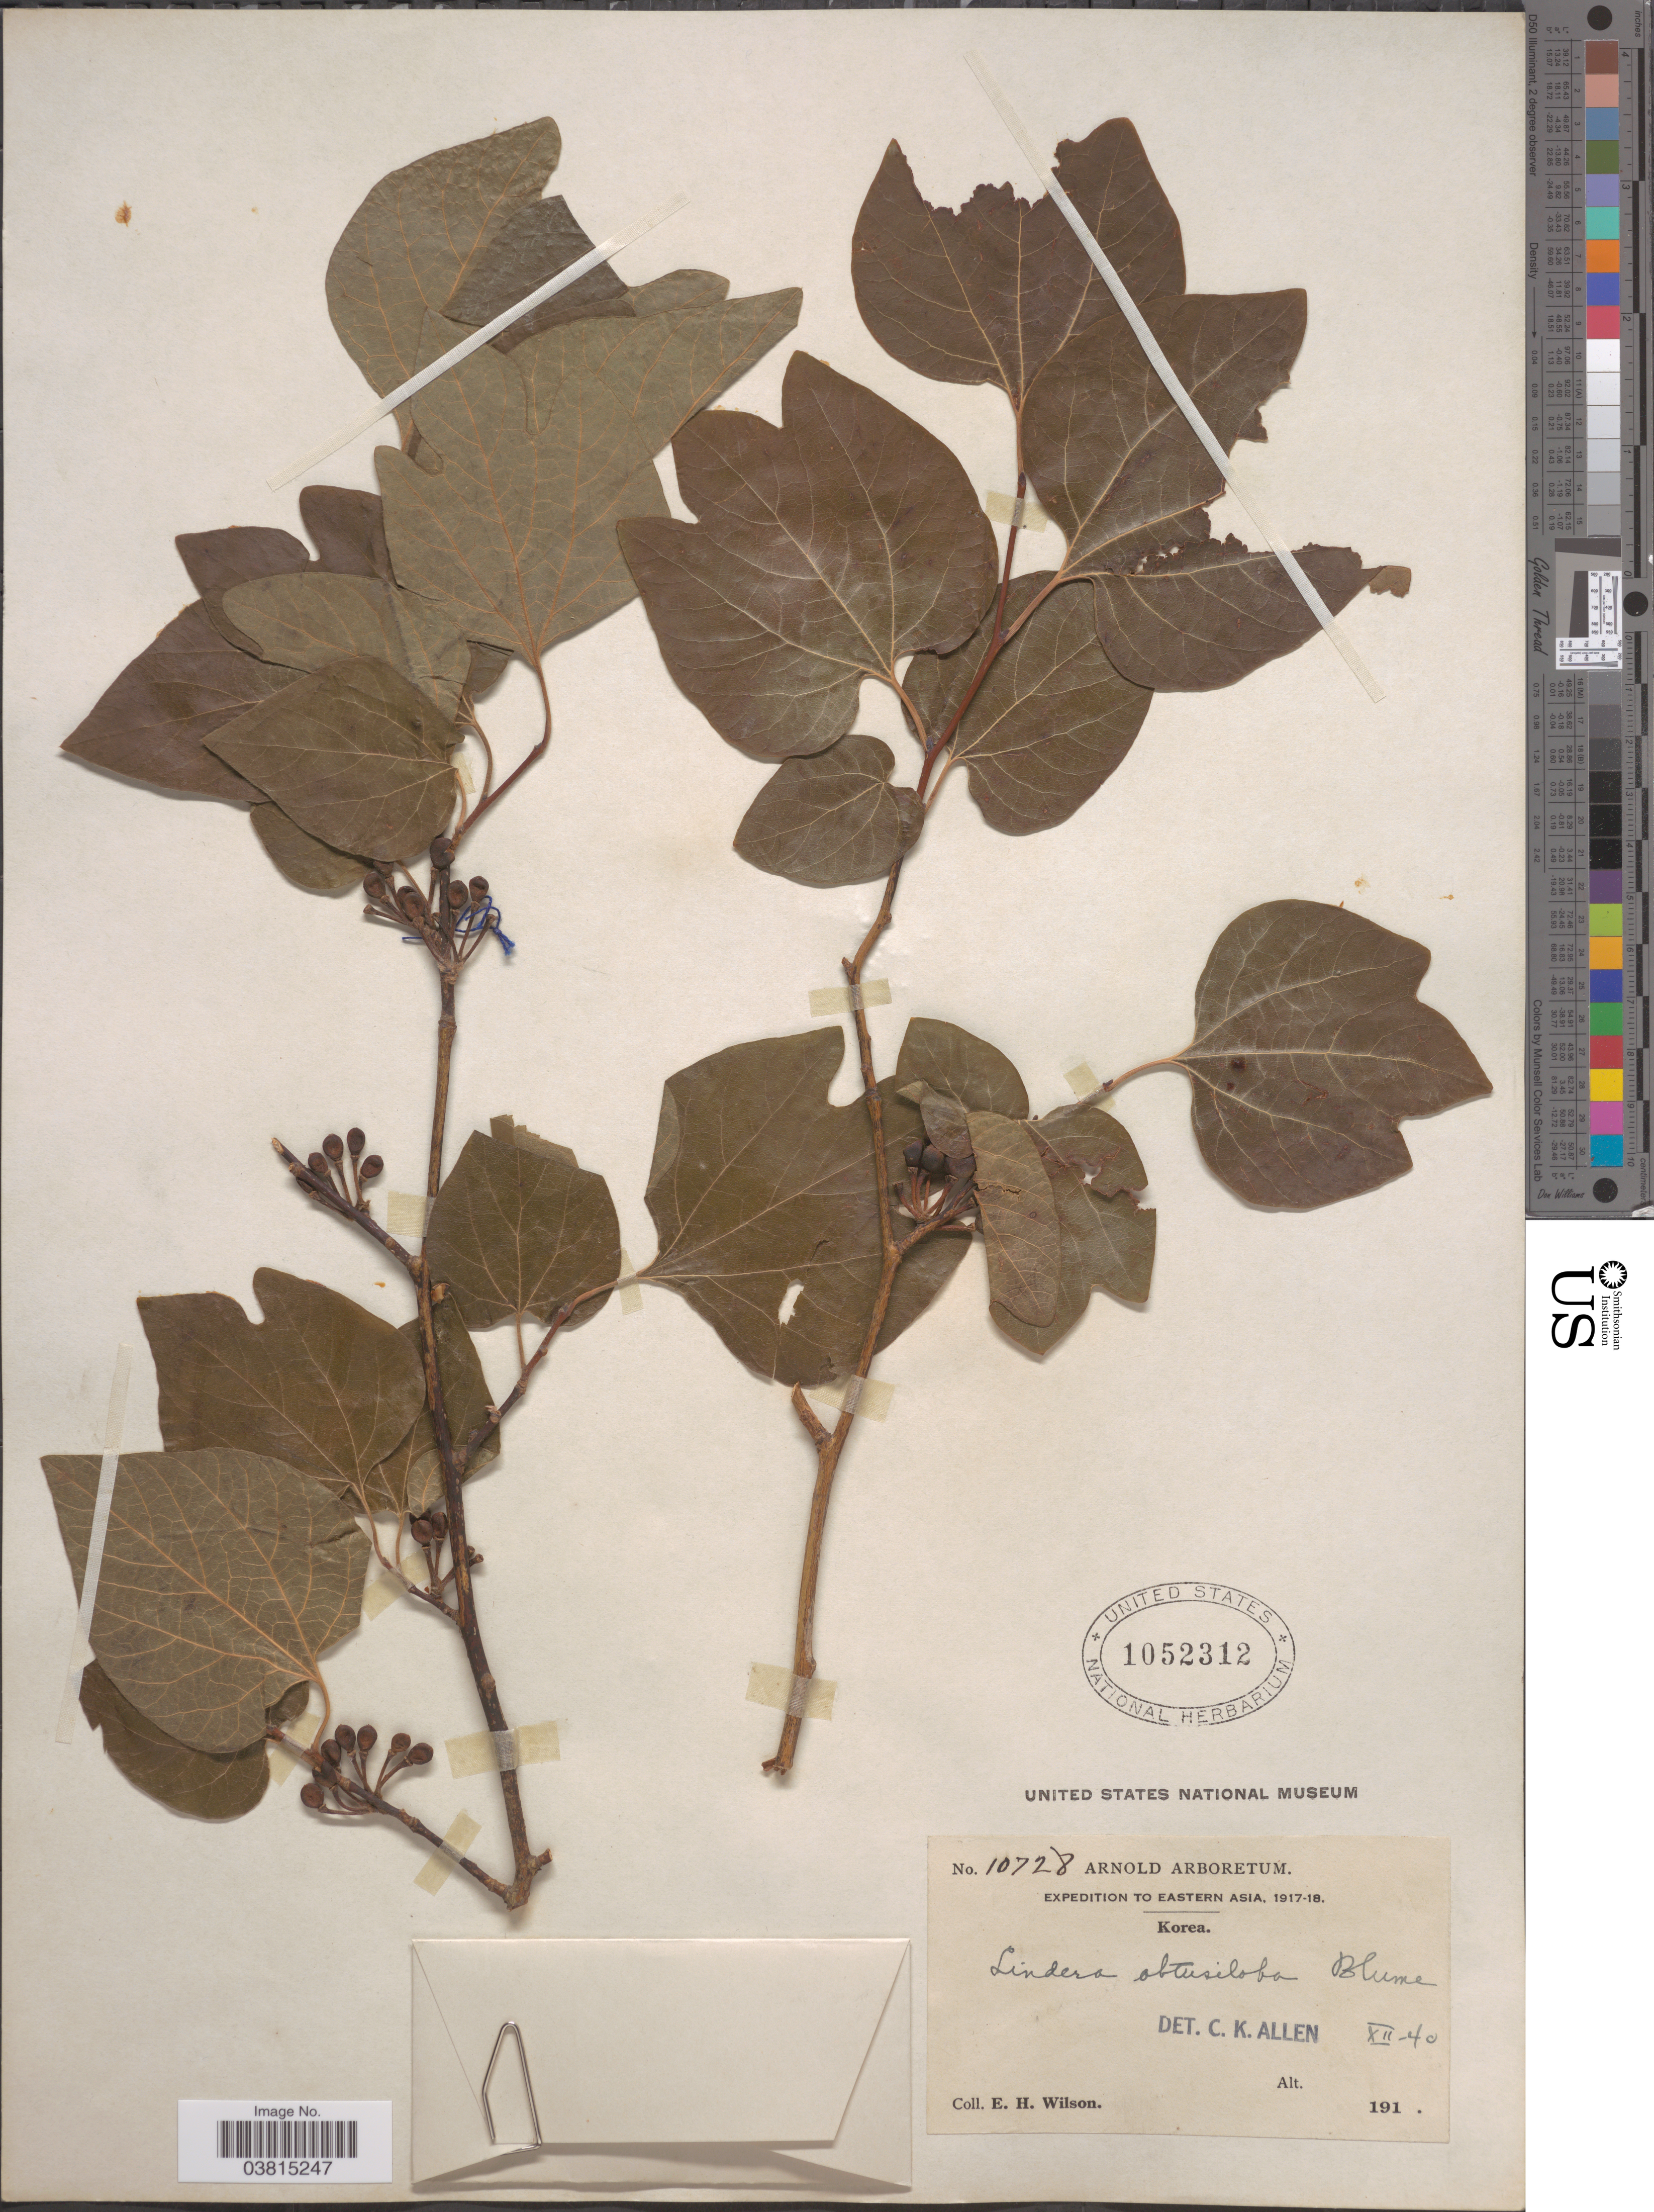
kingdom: Plantae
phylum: Tracheophyta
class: Magnoliopsida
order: Laurales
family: Lauraceae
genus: Lindera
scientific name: Lindera obtusiloba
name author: Blume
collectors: E. Wilson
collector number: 10728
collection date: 1917/1918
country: North Korea / South Korea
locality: Eastern Asia.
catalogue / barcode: US 1052312